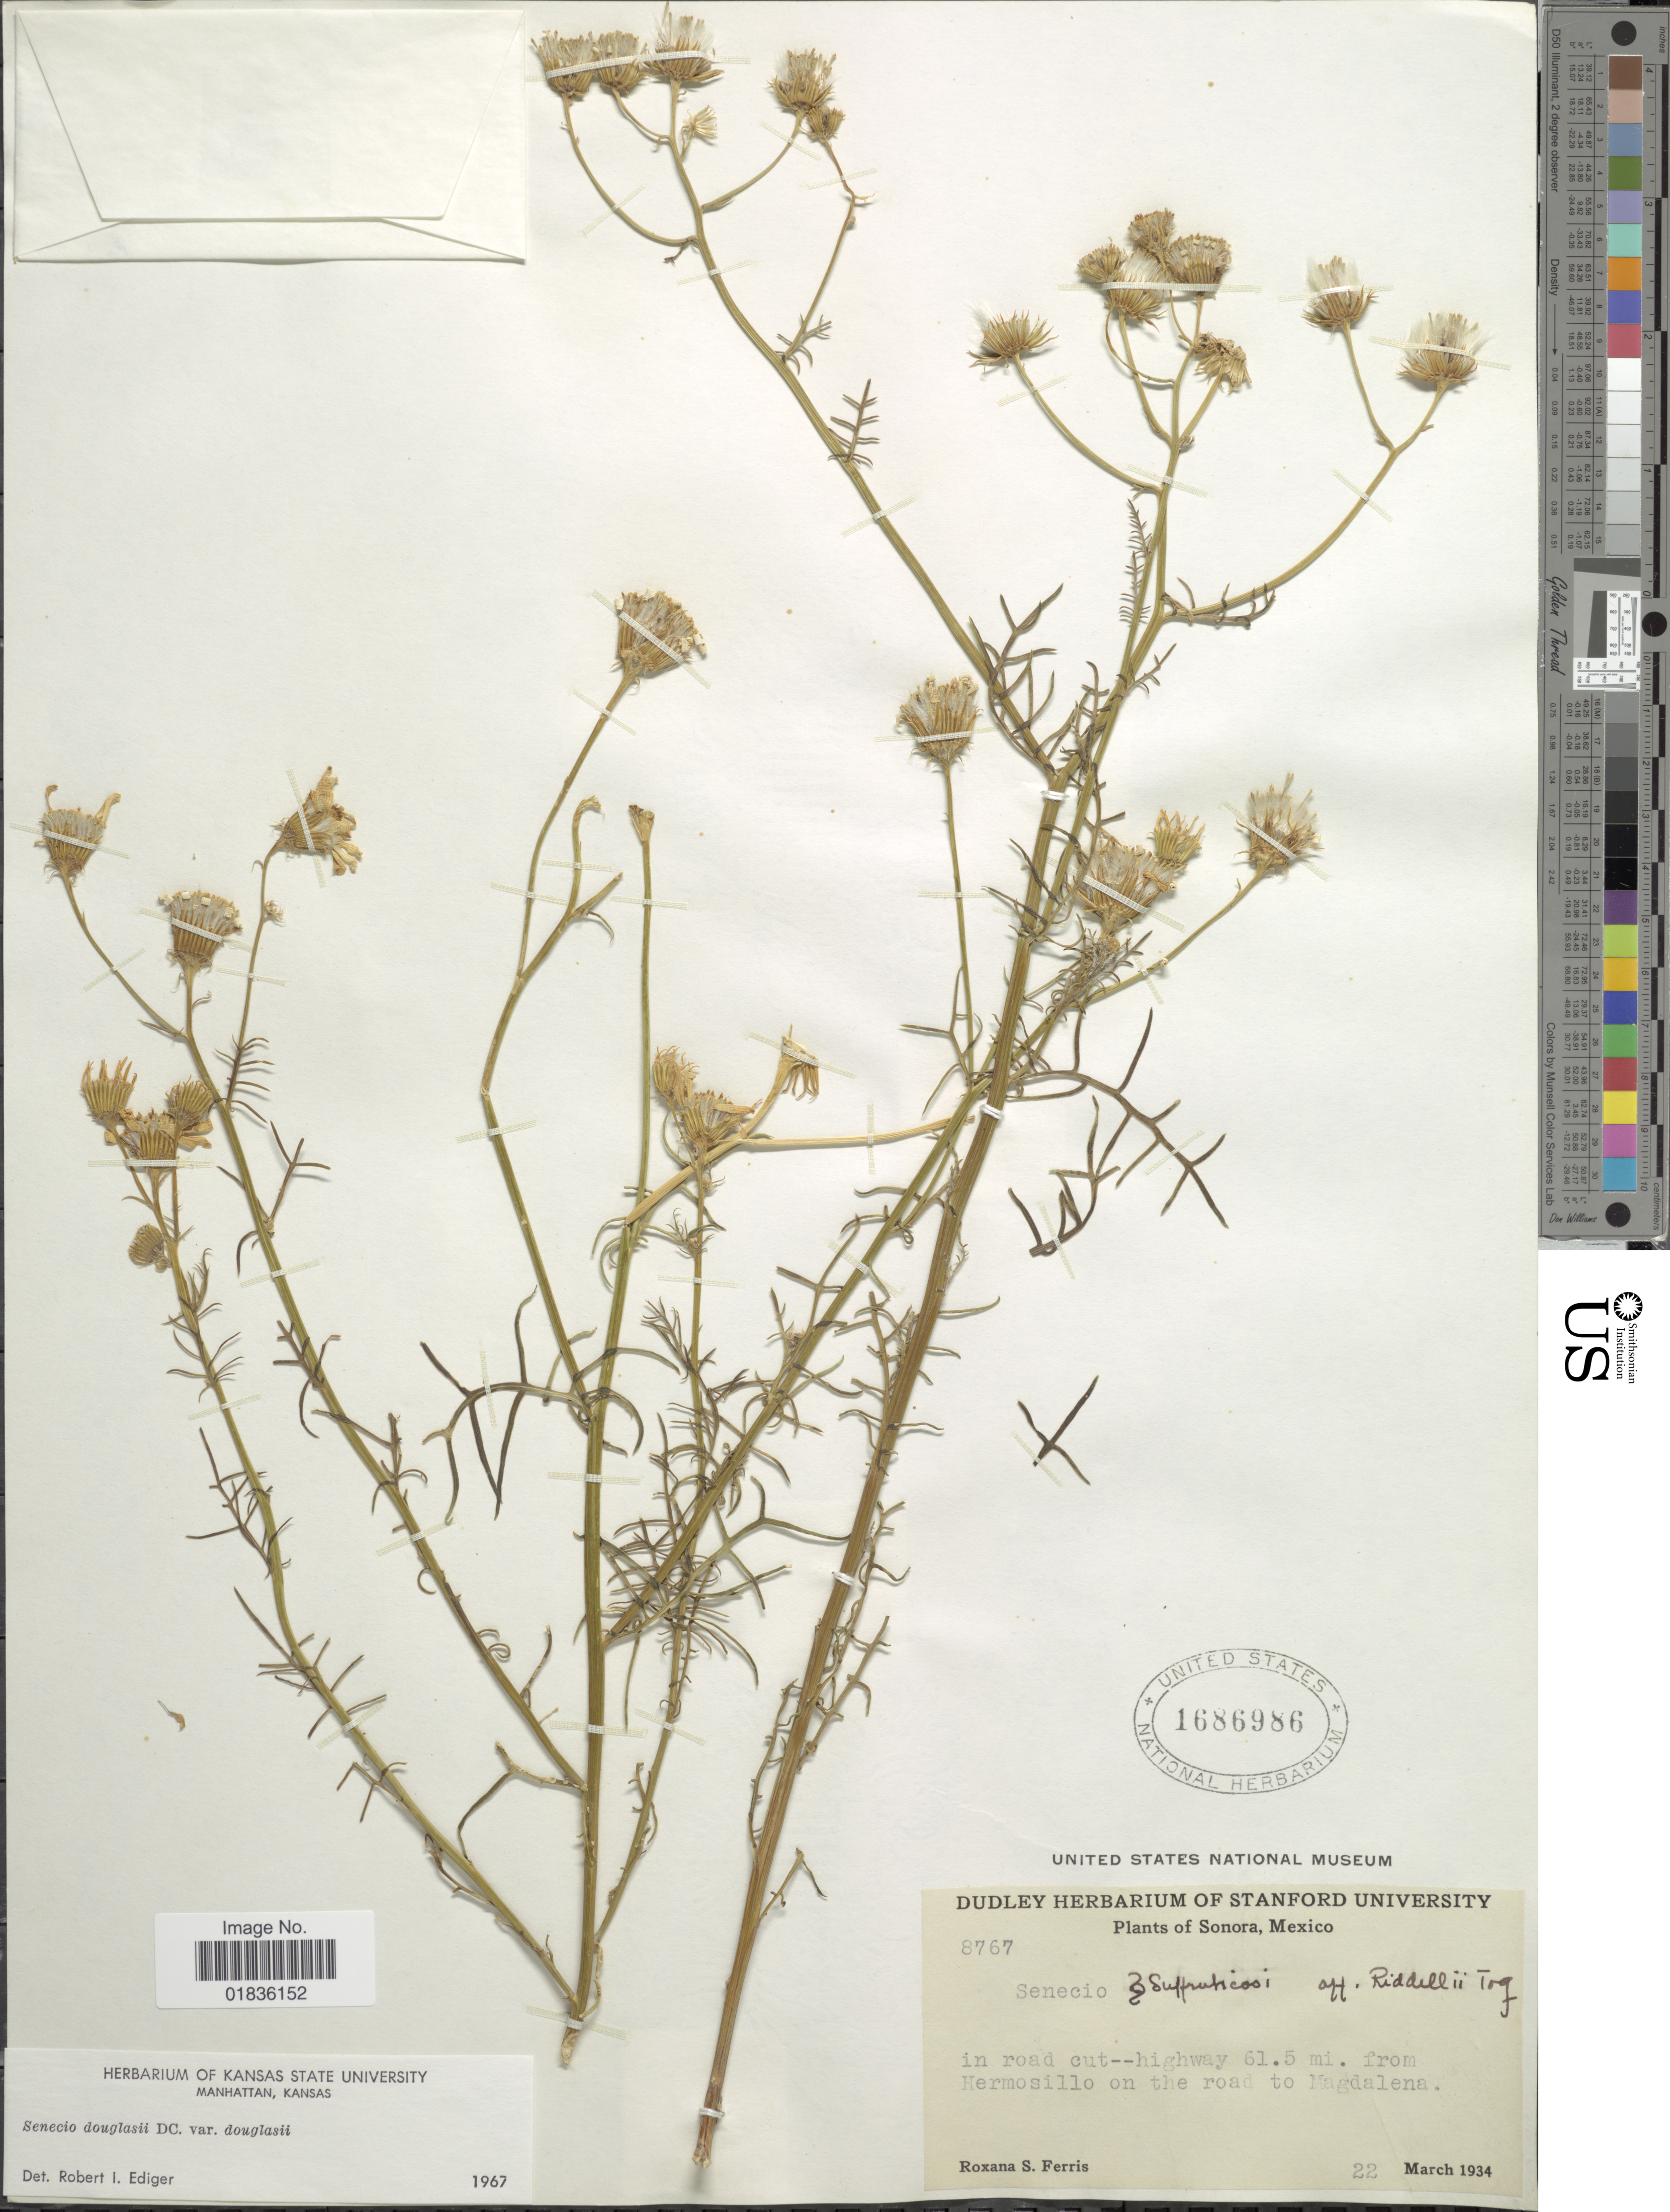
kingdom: Plantae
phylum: Tracheophyta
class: Magnoliopsida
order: Asterales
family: Asteraceae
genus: Senecio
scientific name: Senecio flaccidus var. douglasii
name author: (DC.) B.L. Turner & T.M. Barkley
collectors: R. S. Ferris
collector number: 8767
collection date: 1934-03-22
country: Mexico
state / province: Sonora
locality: In road cut--highway 61.5 mi. from Hermosillo on the road to Magdalena.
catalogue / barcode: US 1686986